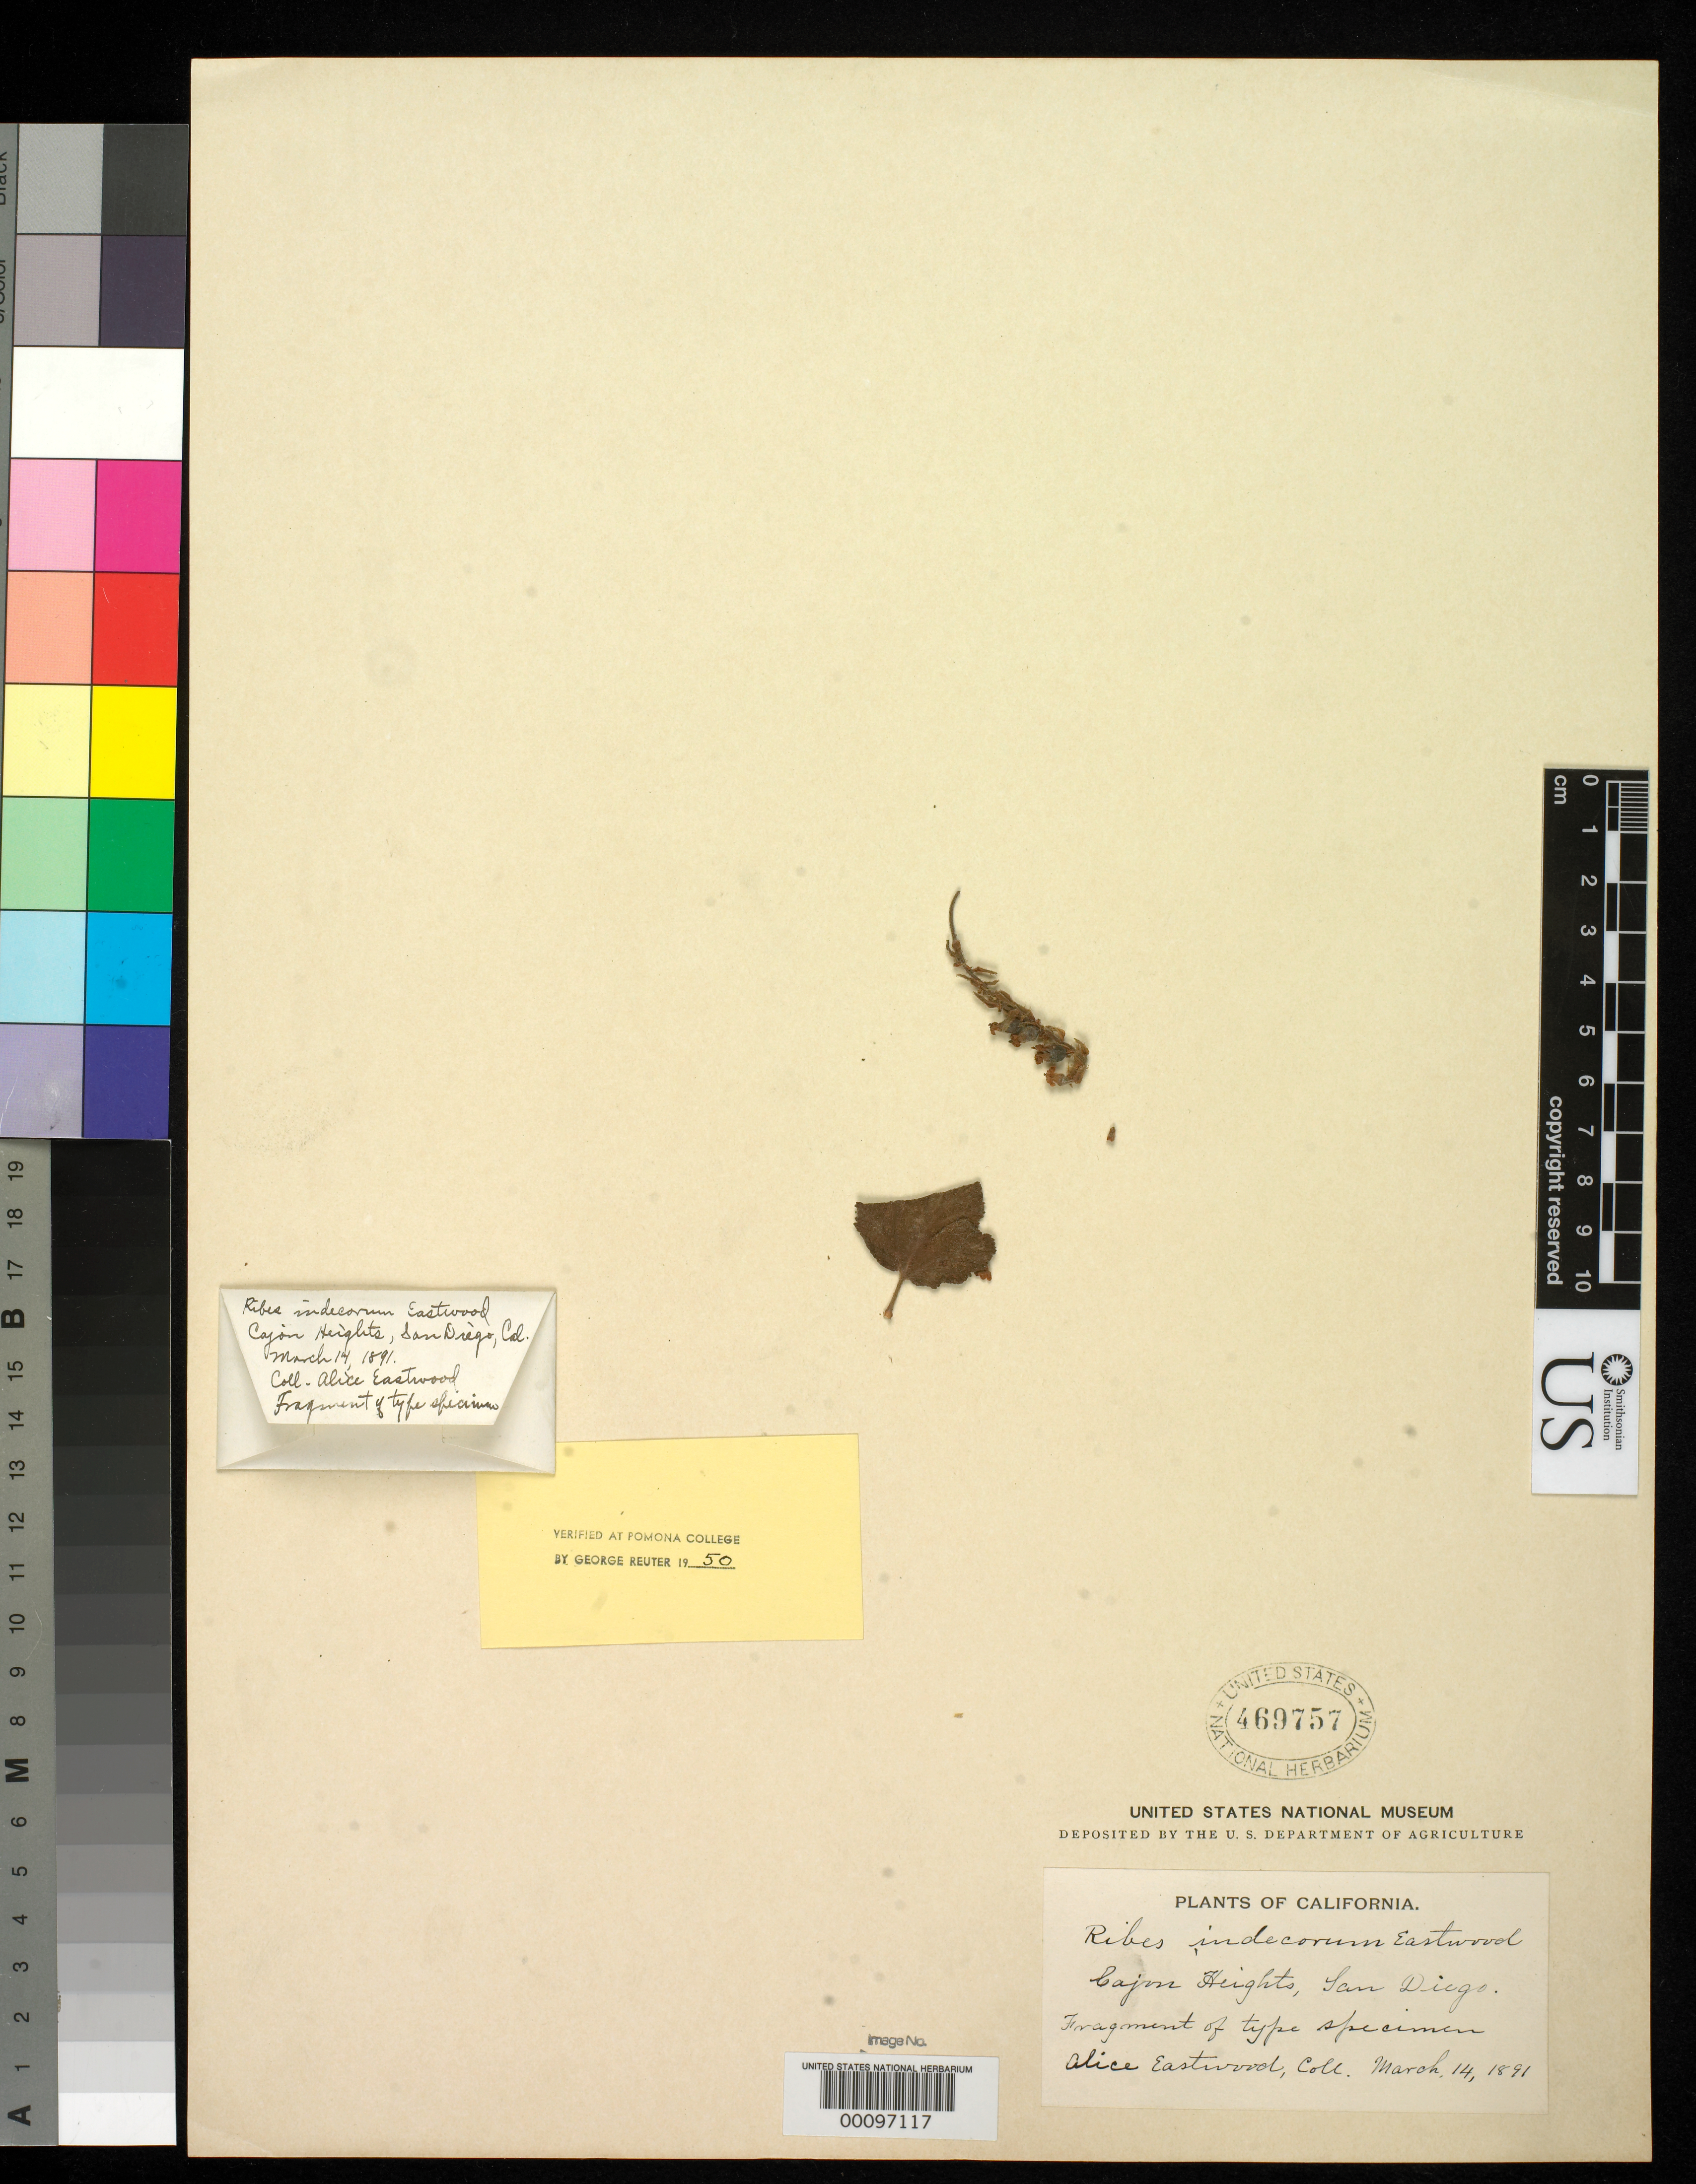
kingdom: Plantae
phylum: Tracheophyta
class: Magnoliopsida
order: Saxifragales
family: Grossulariaceae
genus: Ribes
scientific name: Ribes indecorum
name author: Eastw.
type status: Type Fragment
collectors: A. Eastwood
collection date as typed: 14 Mar 1891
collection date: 1891-03-14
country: United States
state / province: California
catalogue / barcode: US 469757